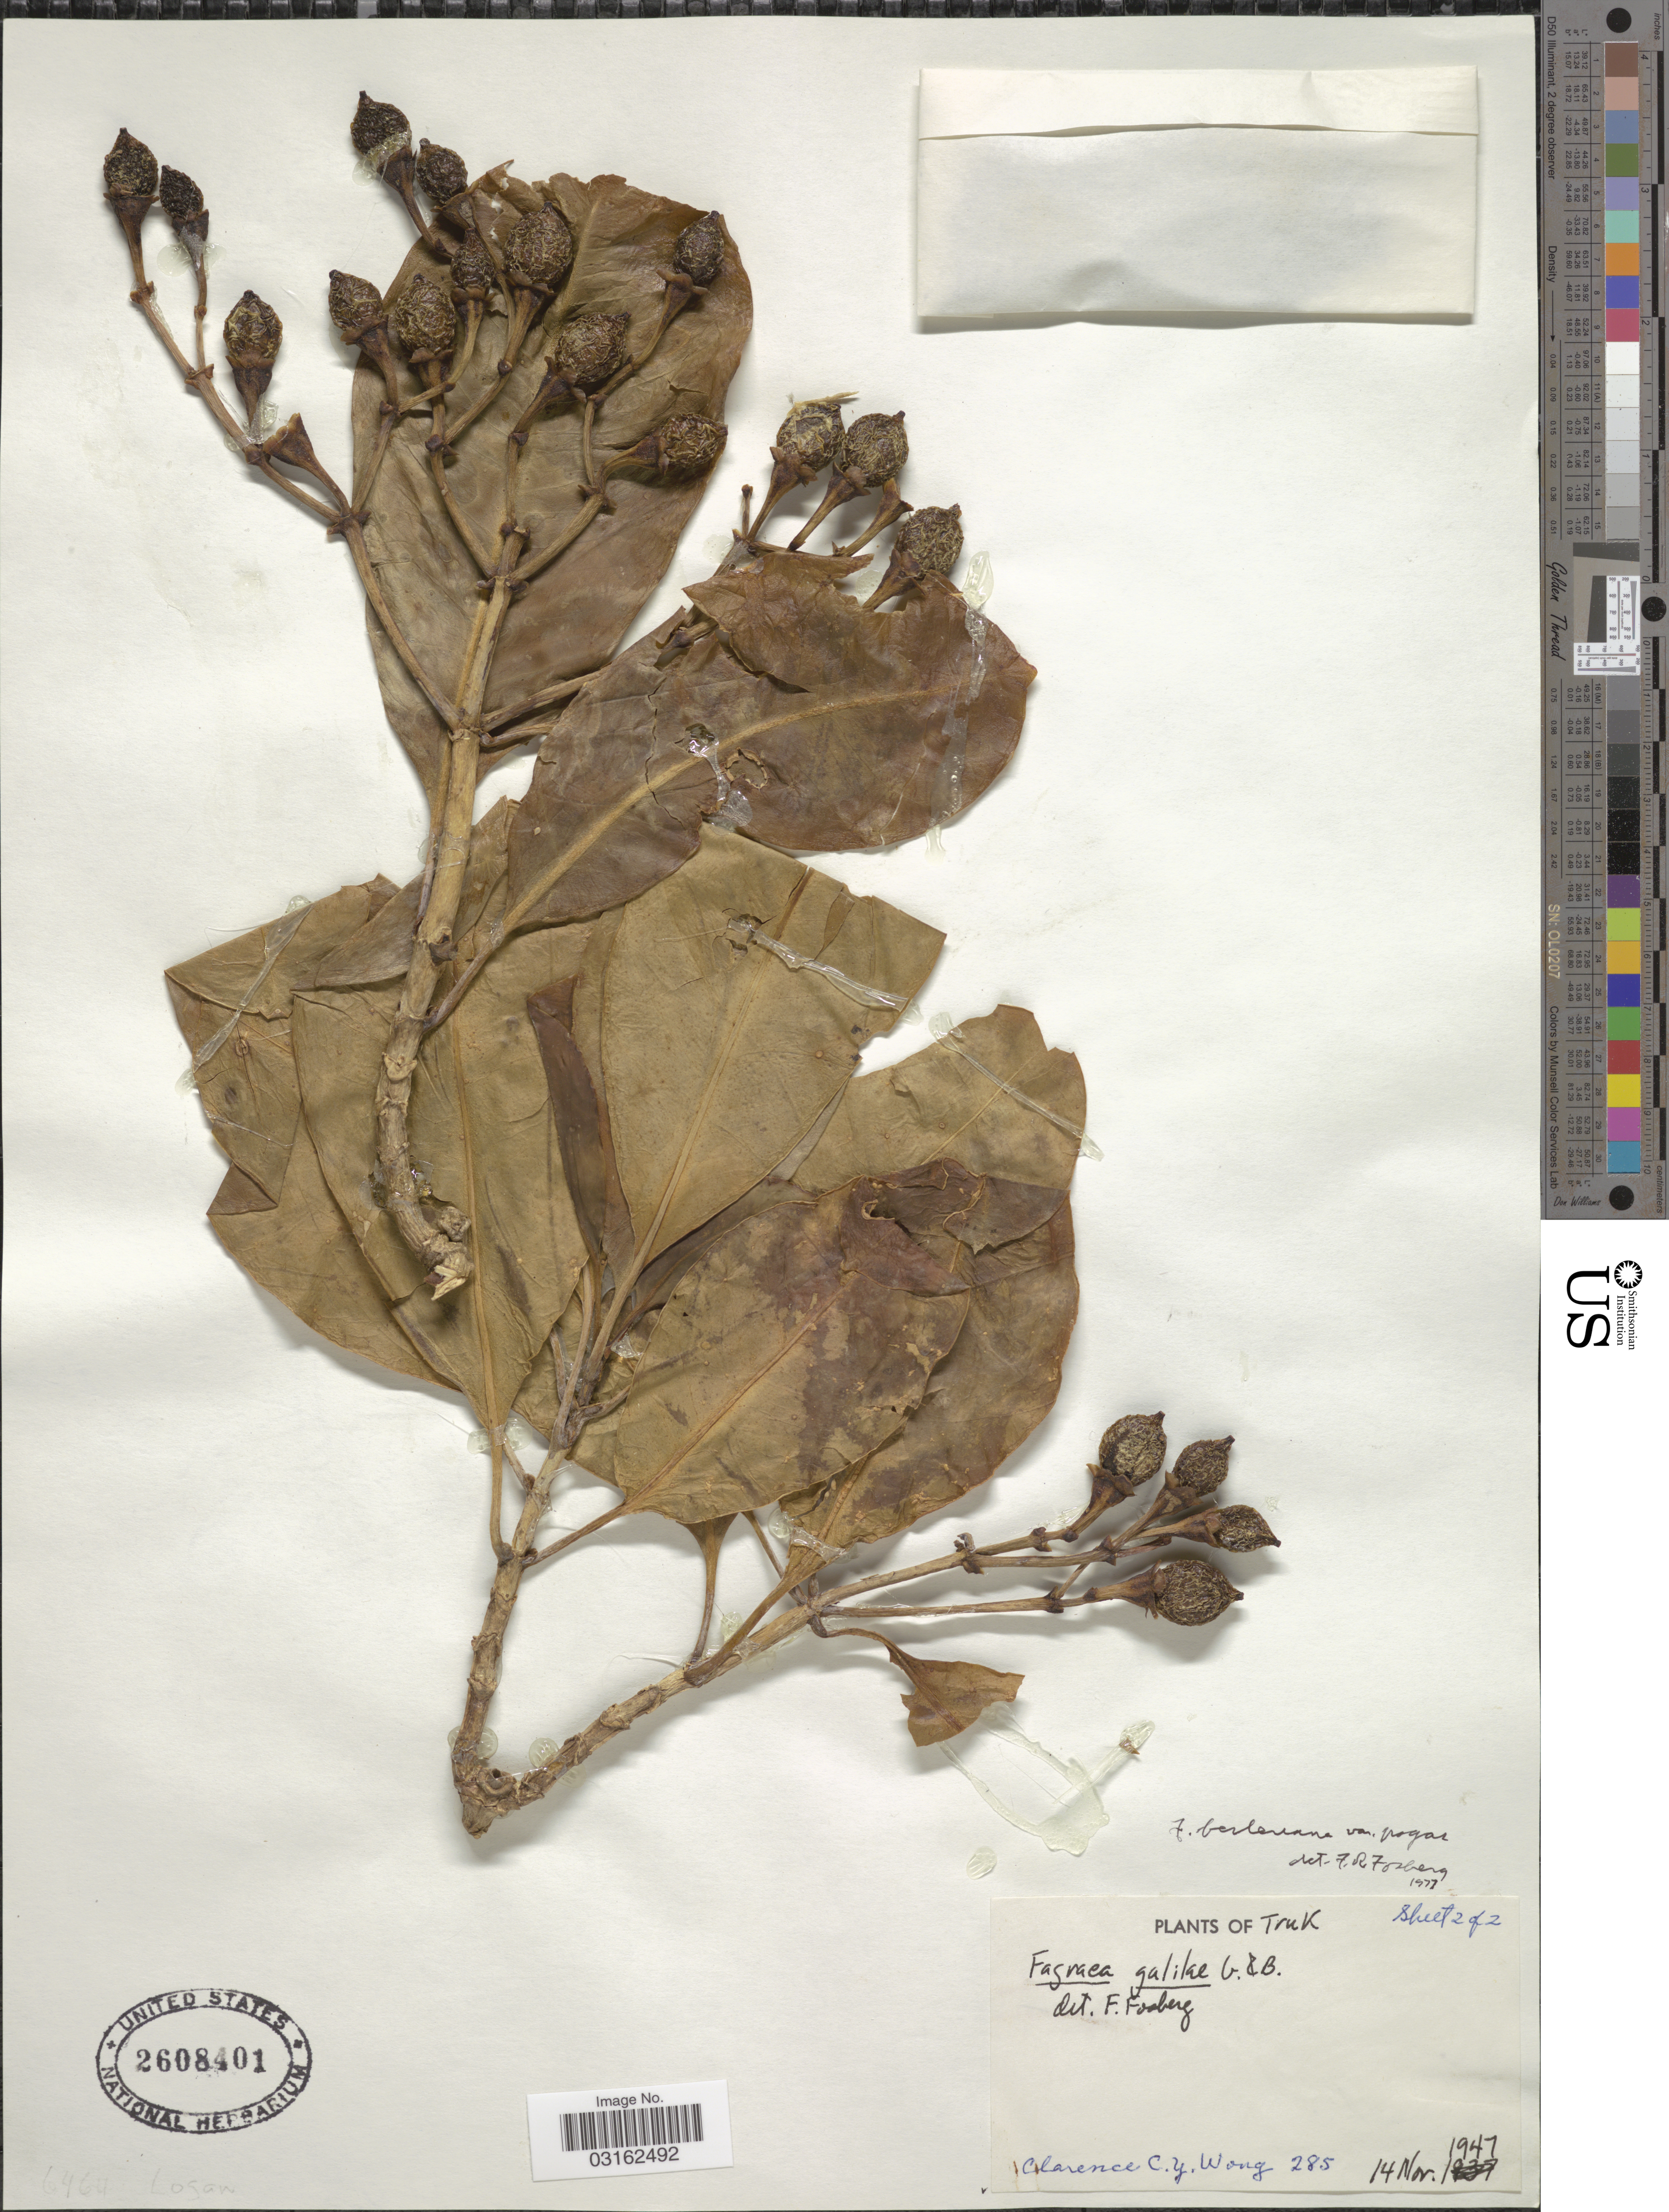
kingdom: Plantae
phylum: Tracheophyta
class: Magnoliopsida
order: Gentianales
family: Gentianaceae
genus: Fagraea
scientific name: Fagraea berteroana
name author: A. Gray ex Benth.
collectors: C. Wong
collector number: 285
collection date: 1947-11-14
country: Micronesia, Federated States of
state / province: Truk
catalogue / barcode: US 2608401